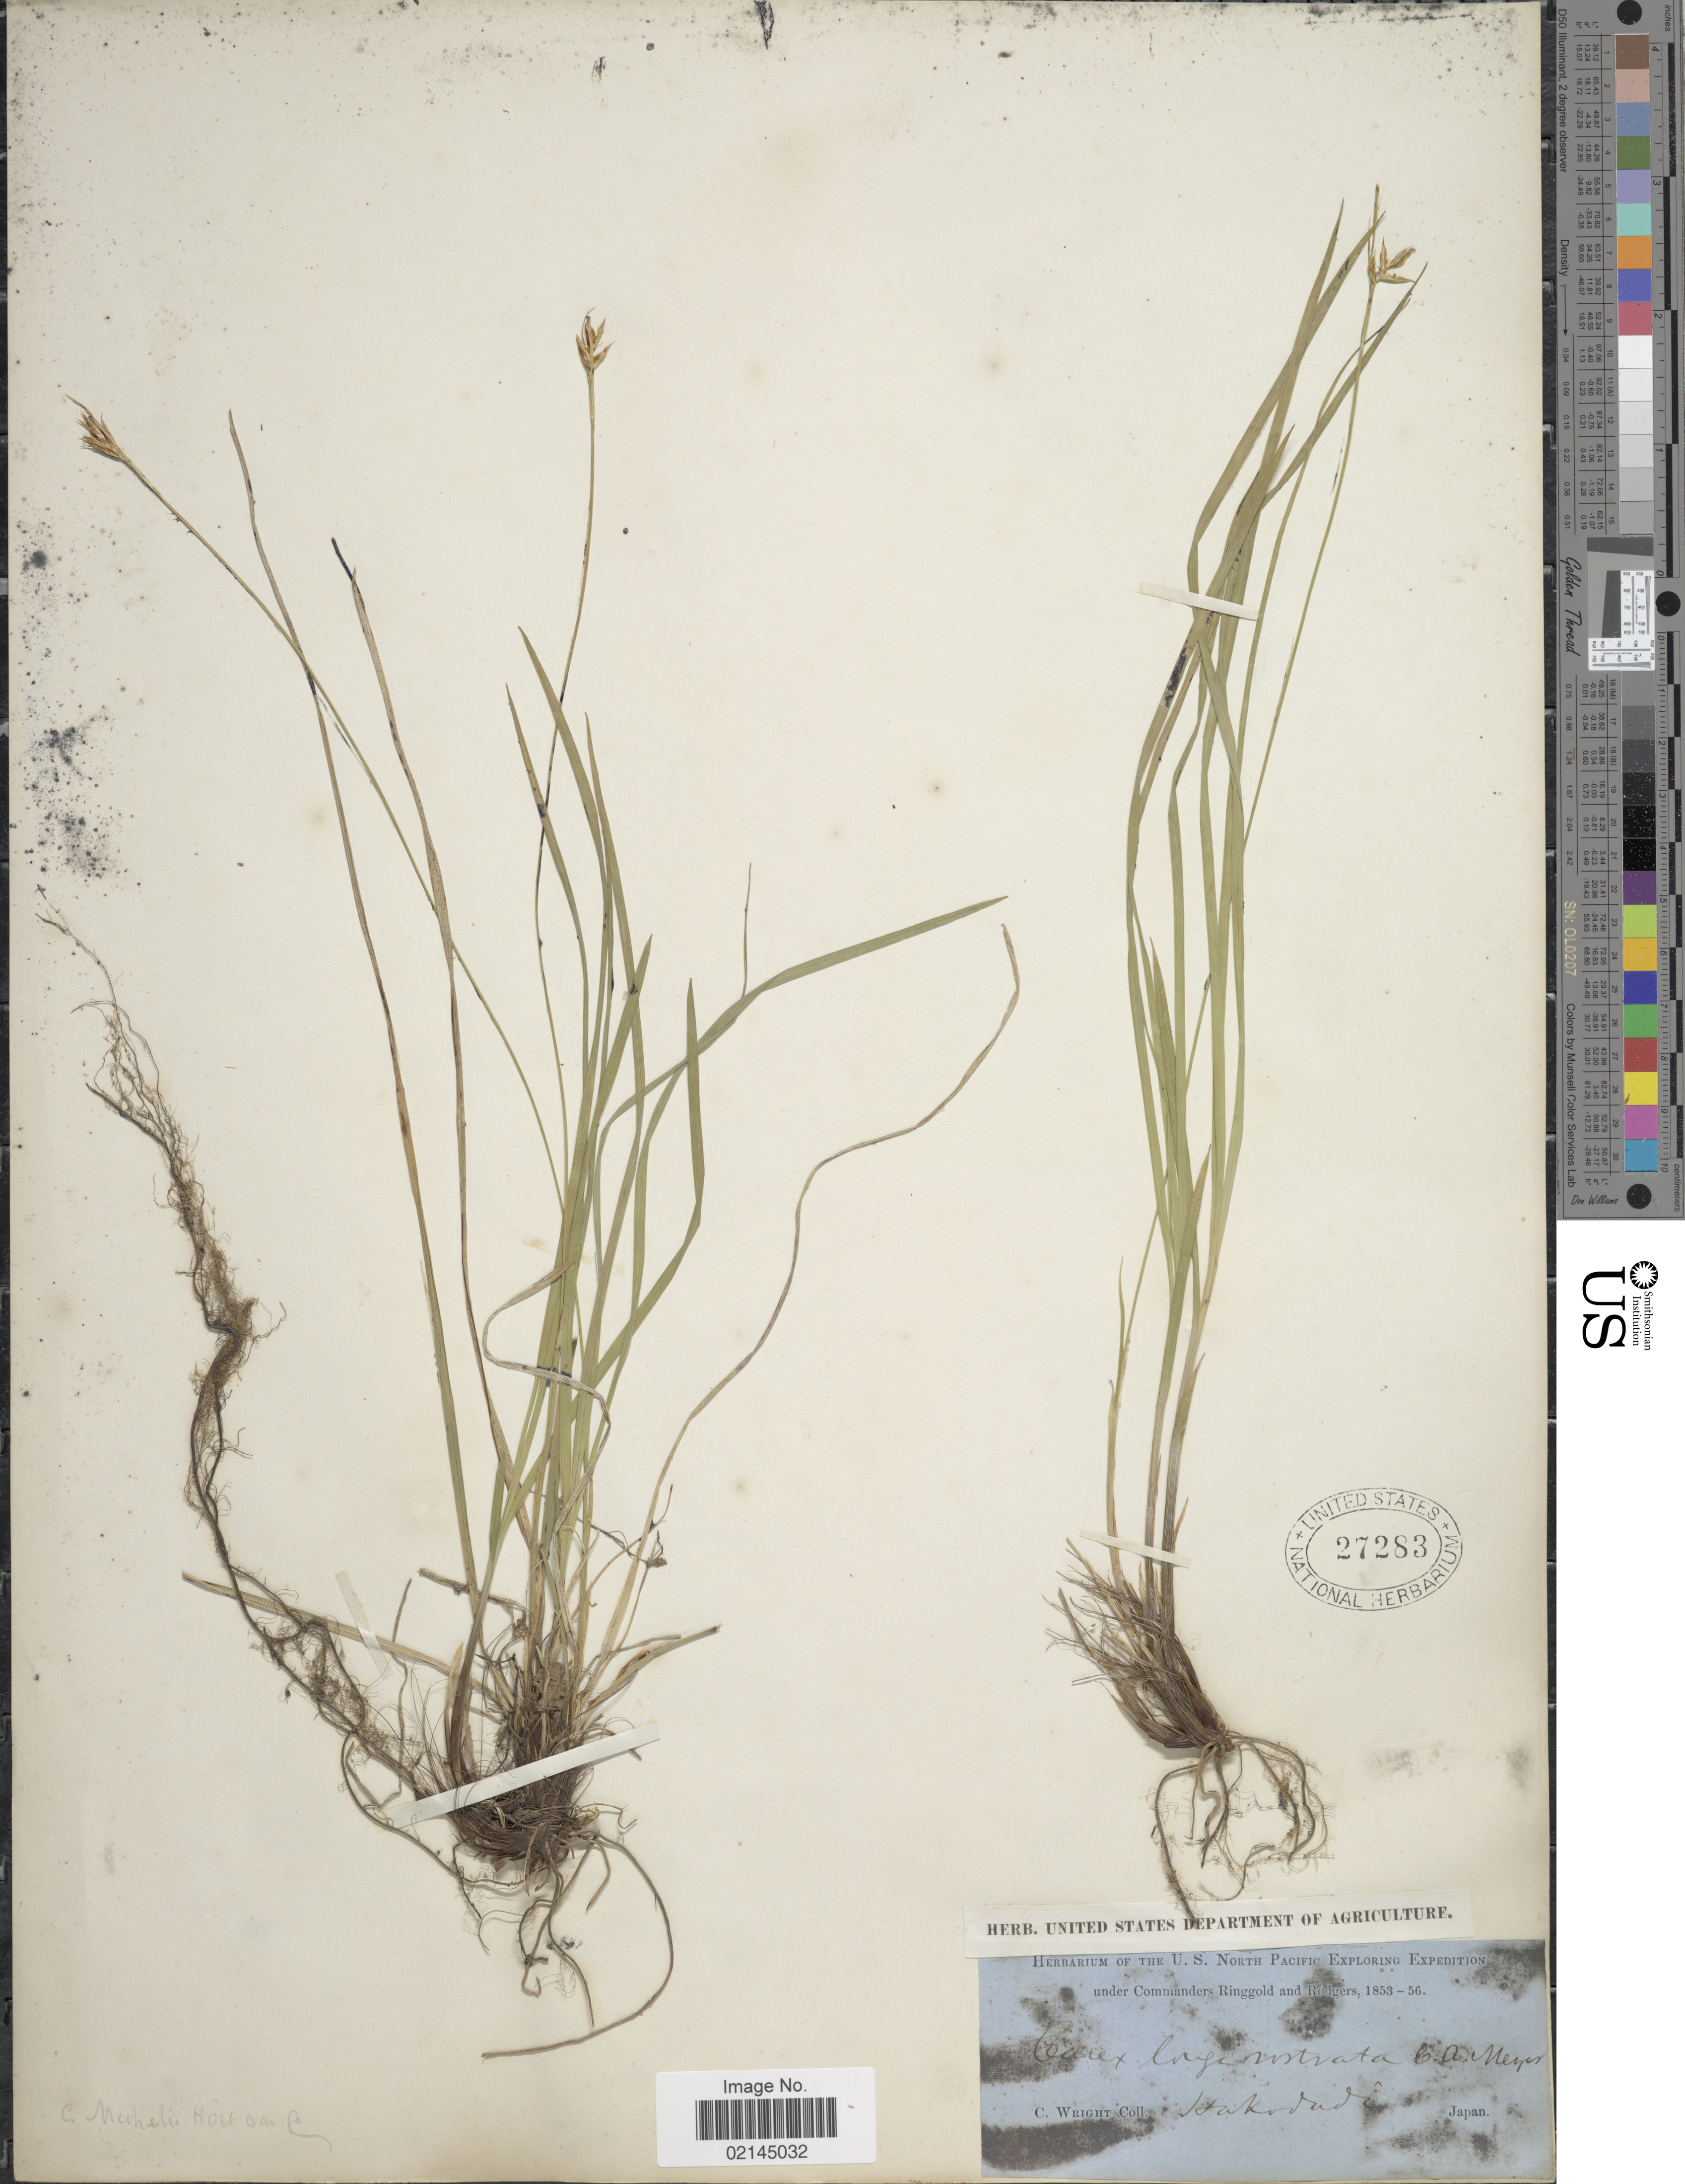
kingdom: Plantae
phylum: Tracheophyta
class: Liliopsida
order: Poales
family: Cyperaceae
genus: Carex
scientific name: Carex longerostrata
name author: C.A. Mey.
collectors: C. Wright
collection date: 1853/1856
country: Japan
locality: Hakodadi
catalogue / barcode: US 27283